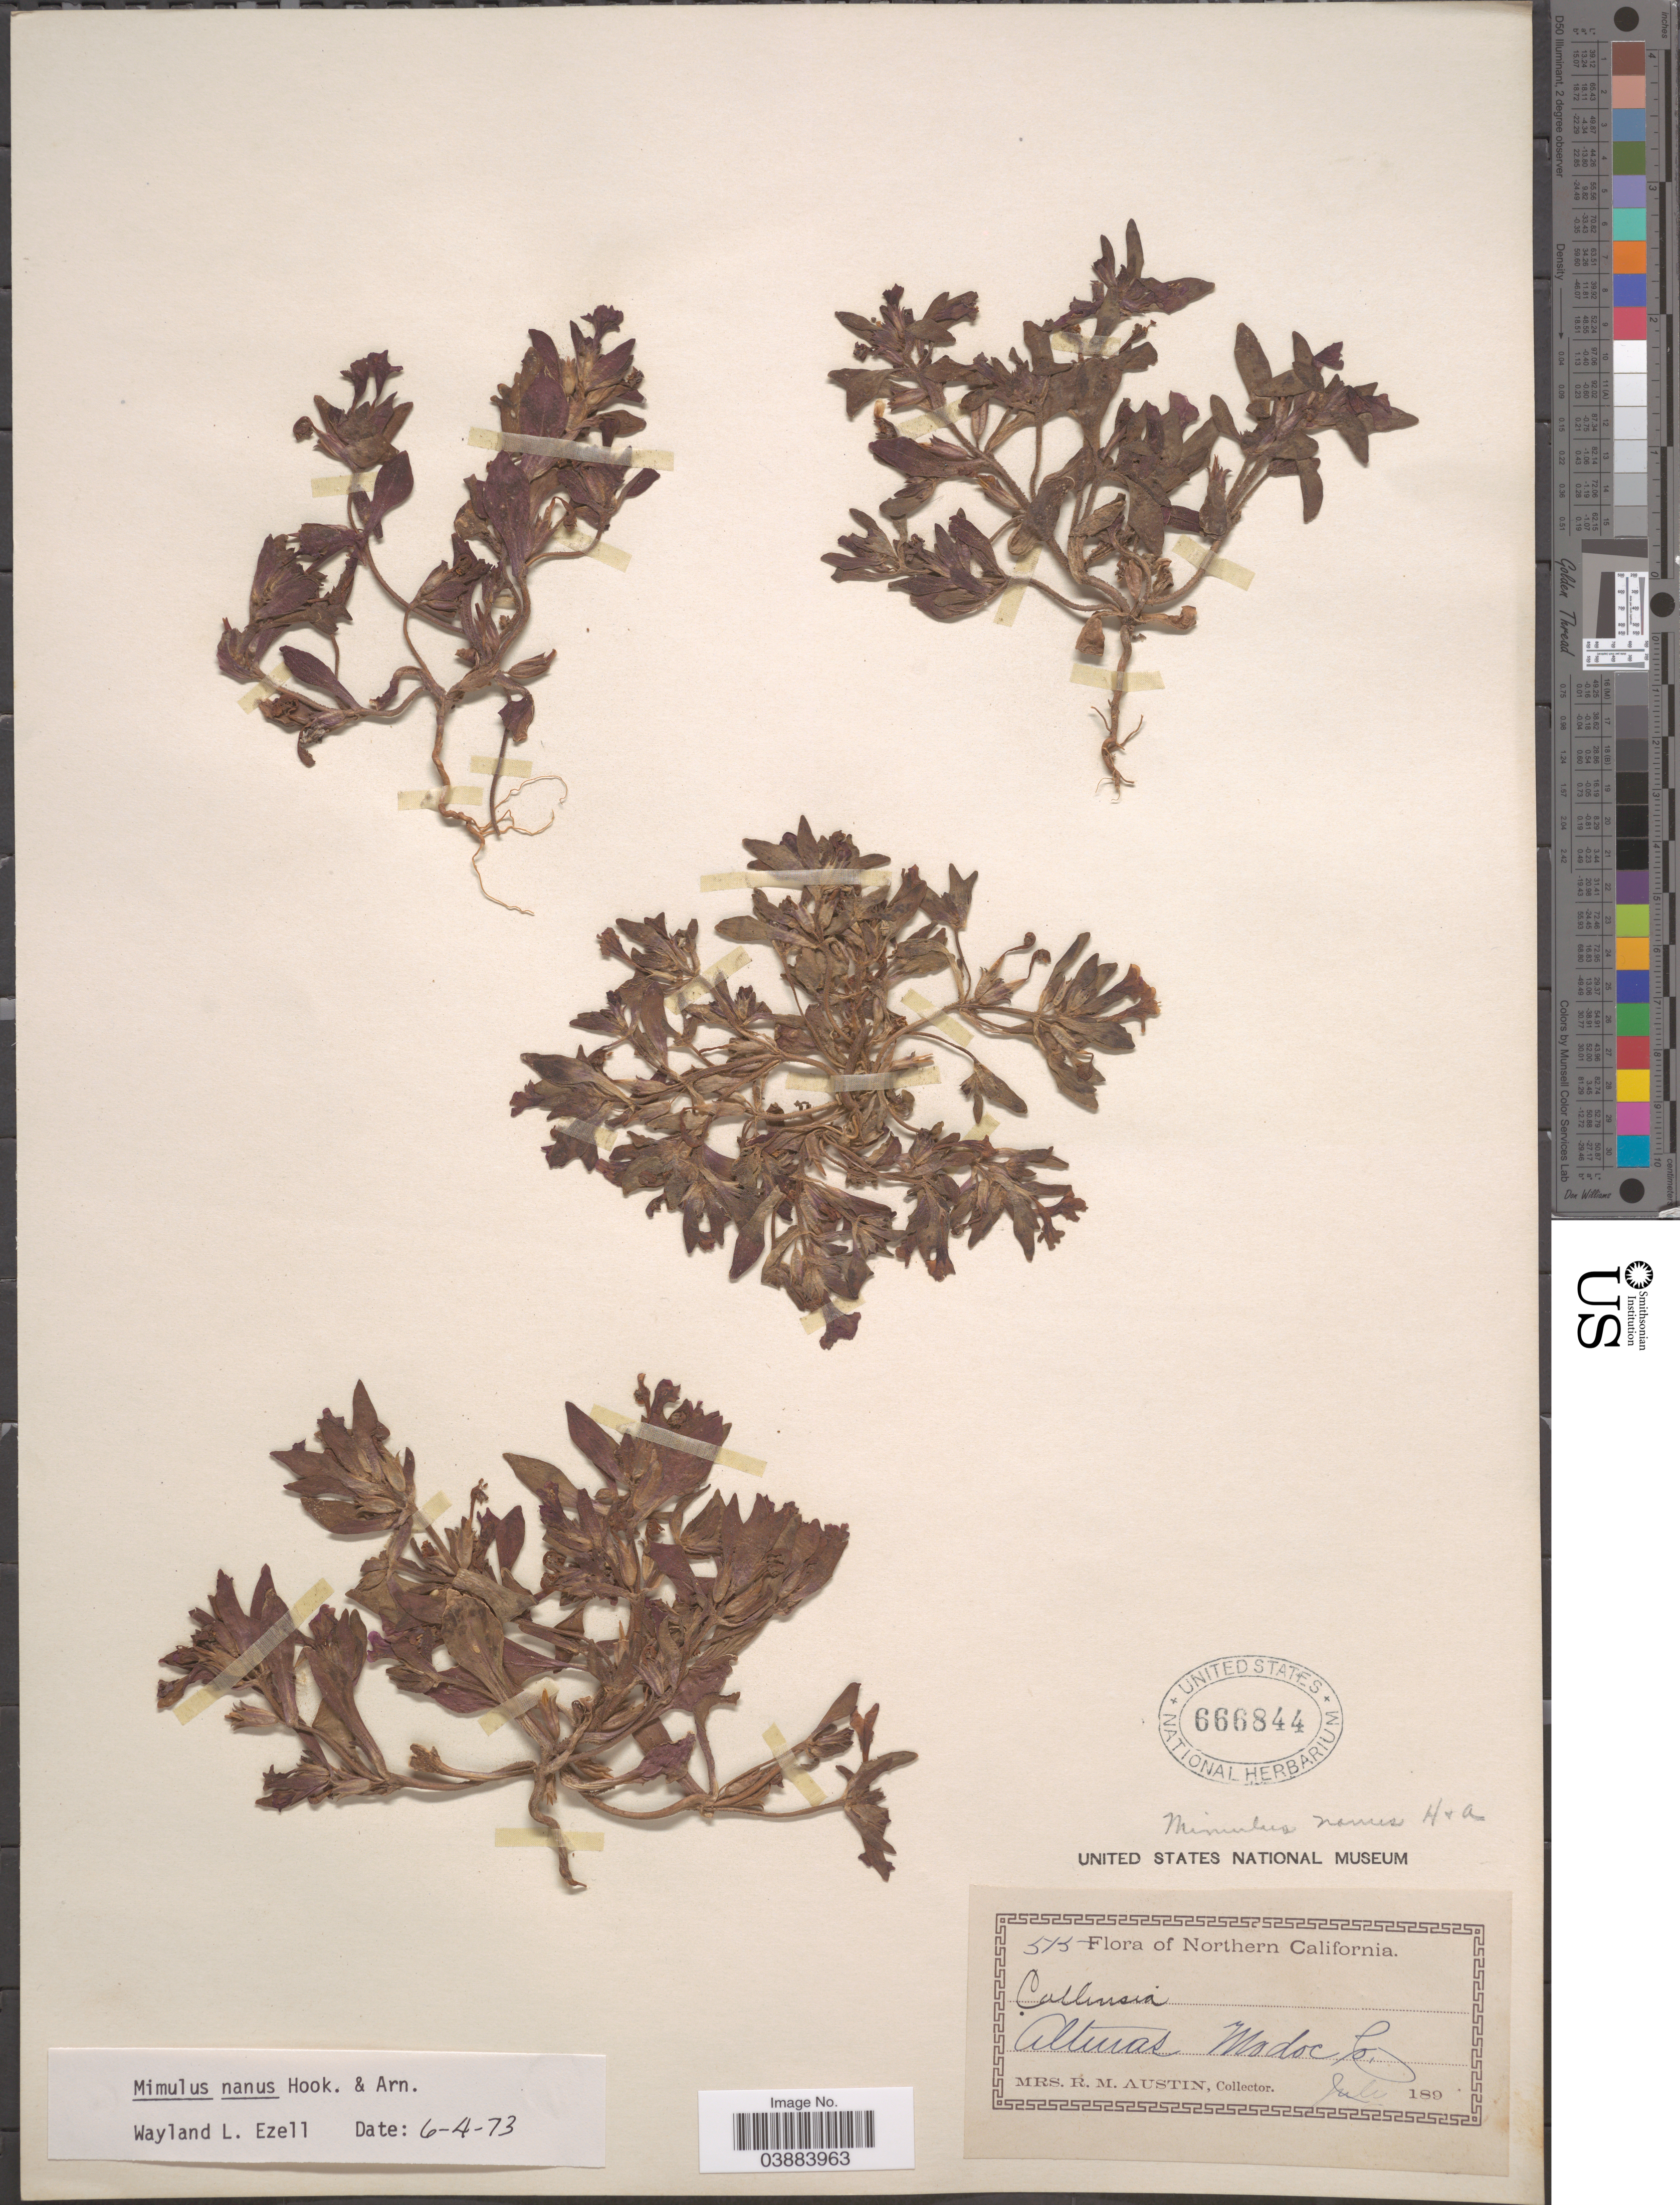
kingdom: Plantae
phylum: Tracheophyta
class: Magnoliopsida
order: Lamiales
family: Phrymaceae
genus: Eunanus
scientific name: Eunanus nanus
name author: (Hook. & Arn.) Holz.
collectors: R. Austin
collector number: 515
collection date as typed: July 189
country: United States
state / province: California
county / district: Modoc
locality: Northern California. Alturas Modoc Co.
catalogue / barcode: US 666844